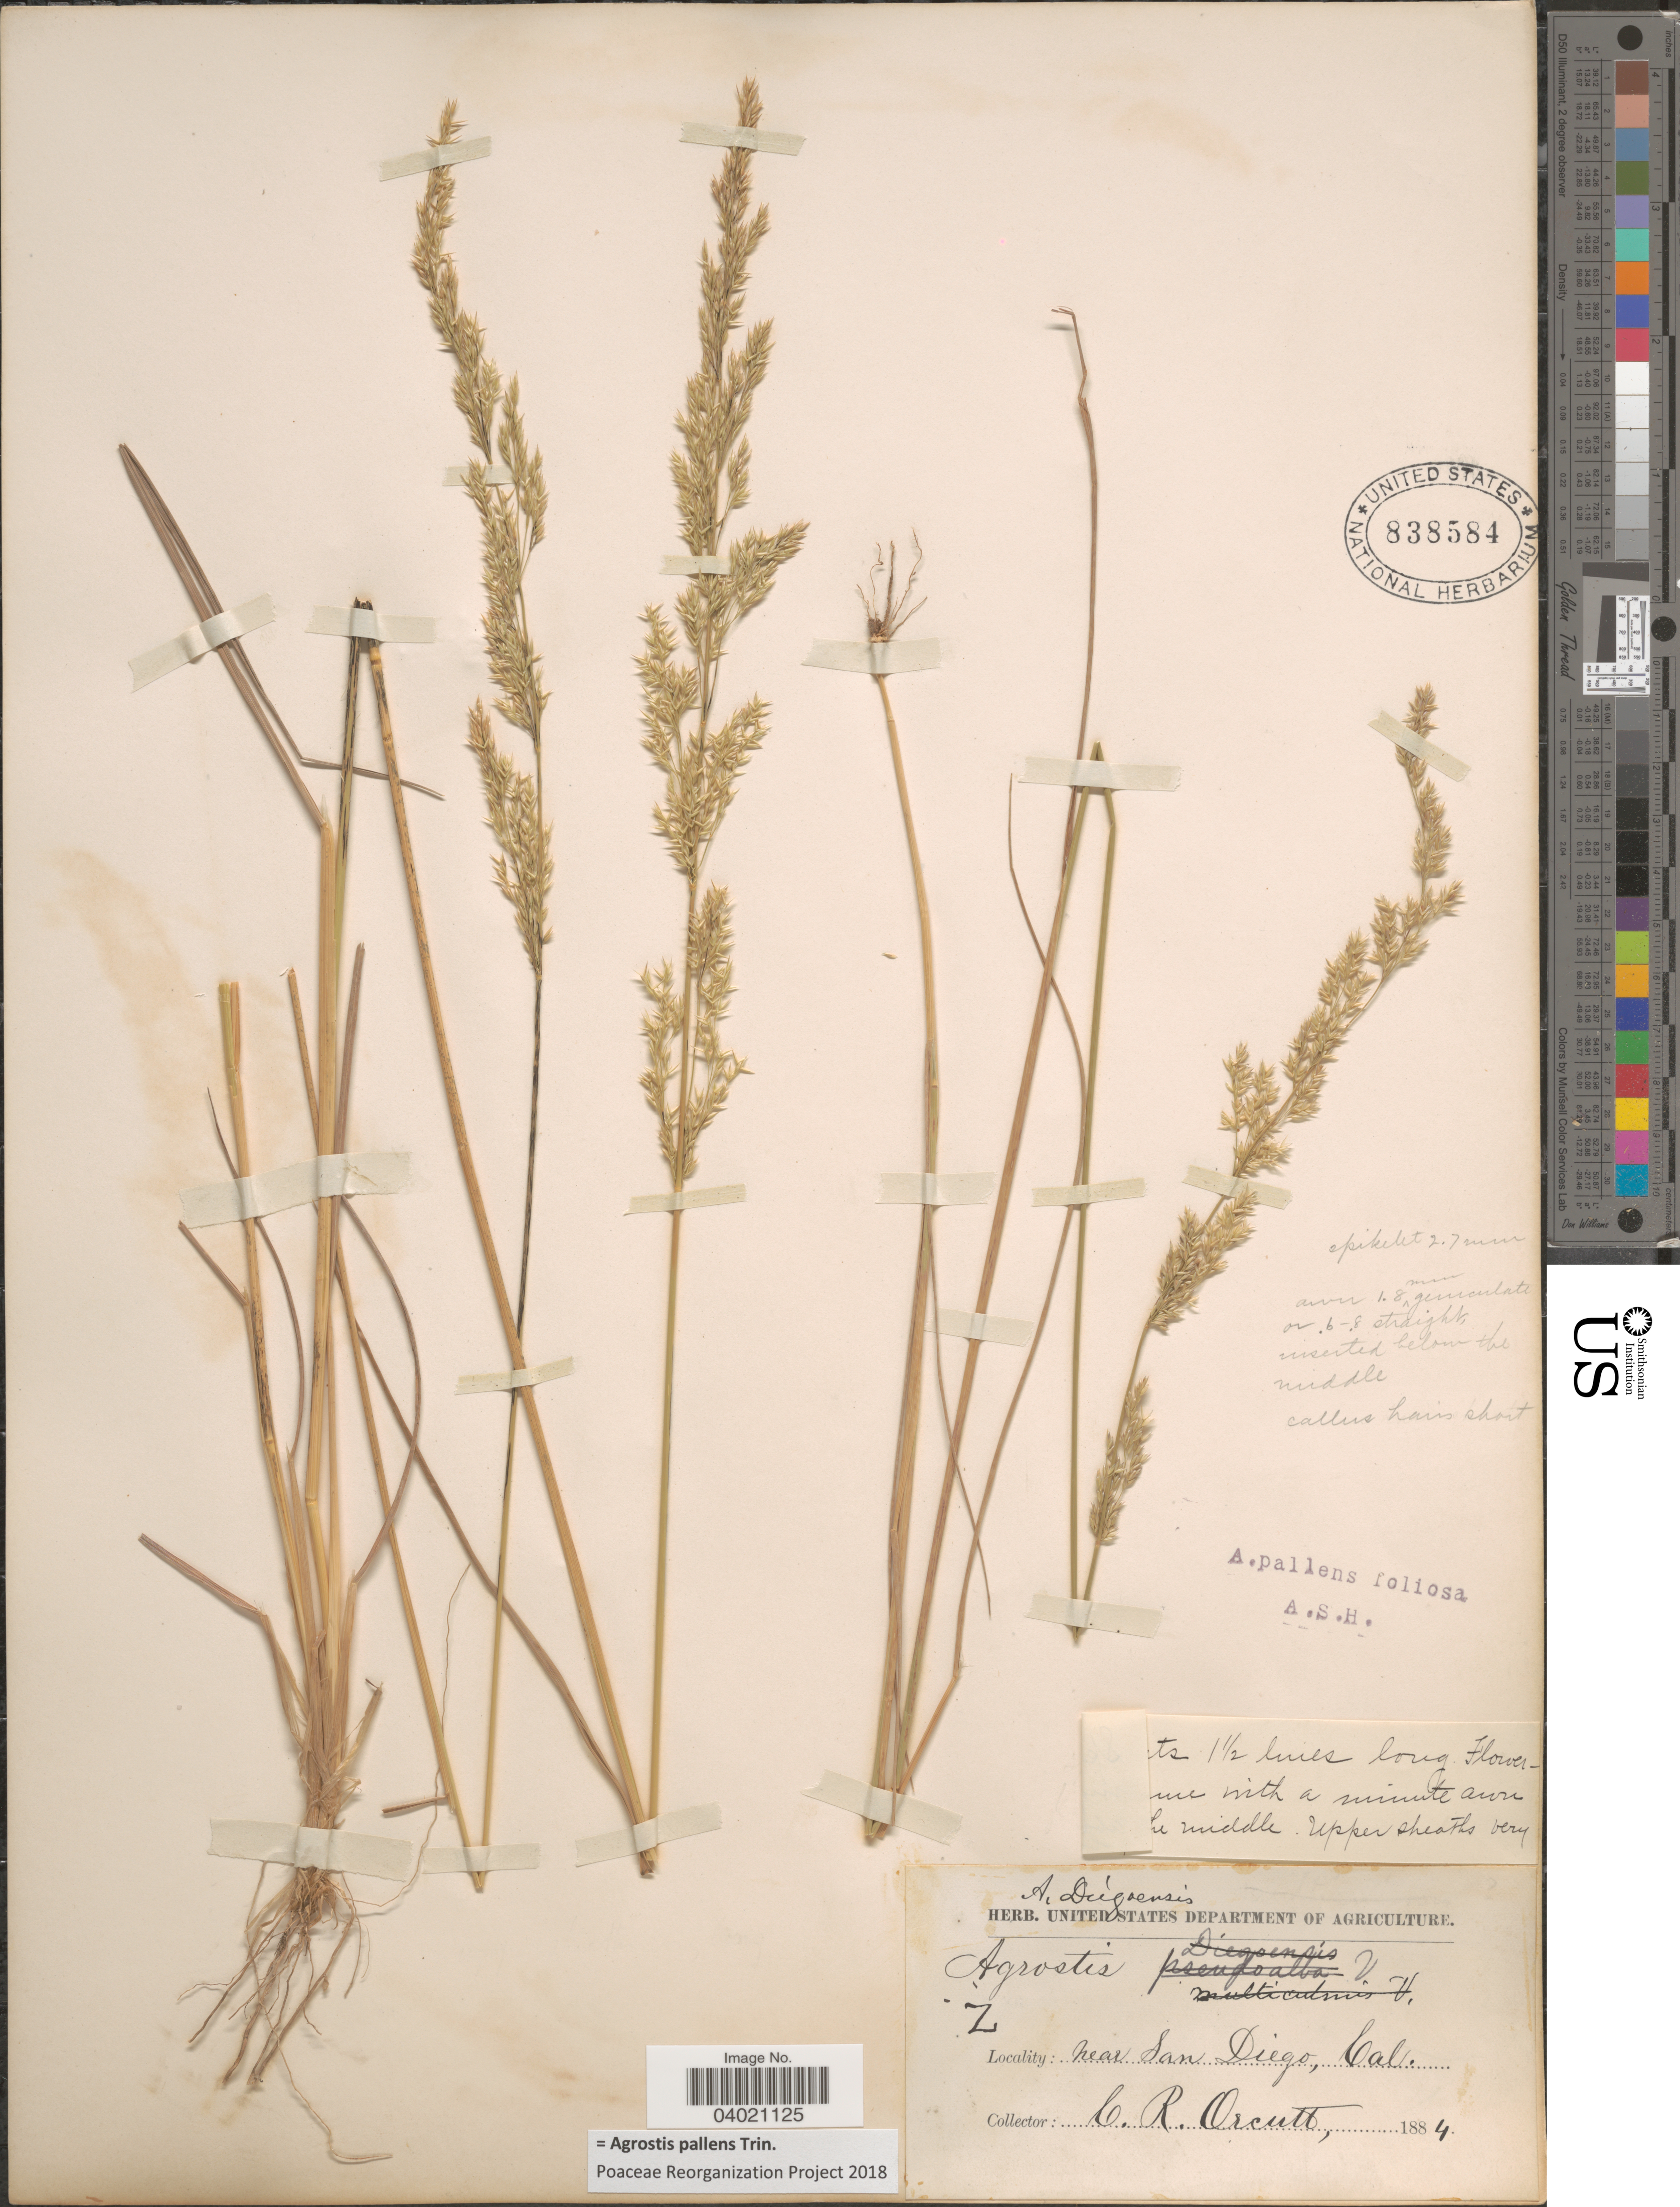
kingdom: Plantae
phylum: Tracheophyta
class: Liliopsida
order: Poales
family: Poaceae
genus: Agrostis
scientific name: Agrostis pallens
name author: Trin.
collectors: C. R. Orcutt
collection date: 1884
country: United States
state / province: California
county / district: San Diego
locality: Near San Diego.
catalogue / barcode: US 838584